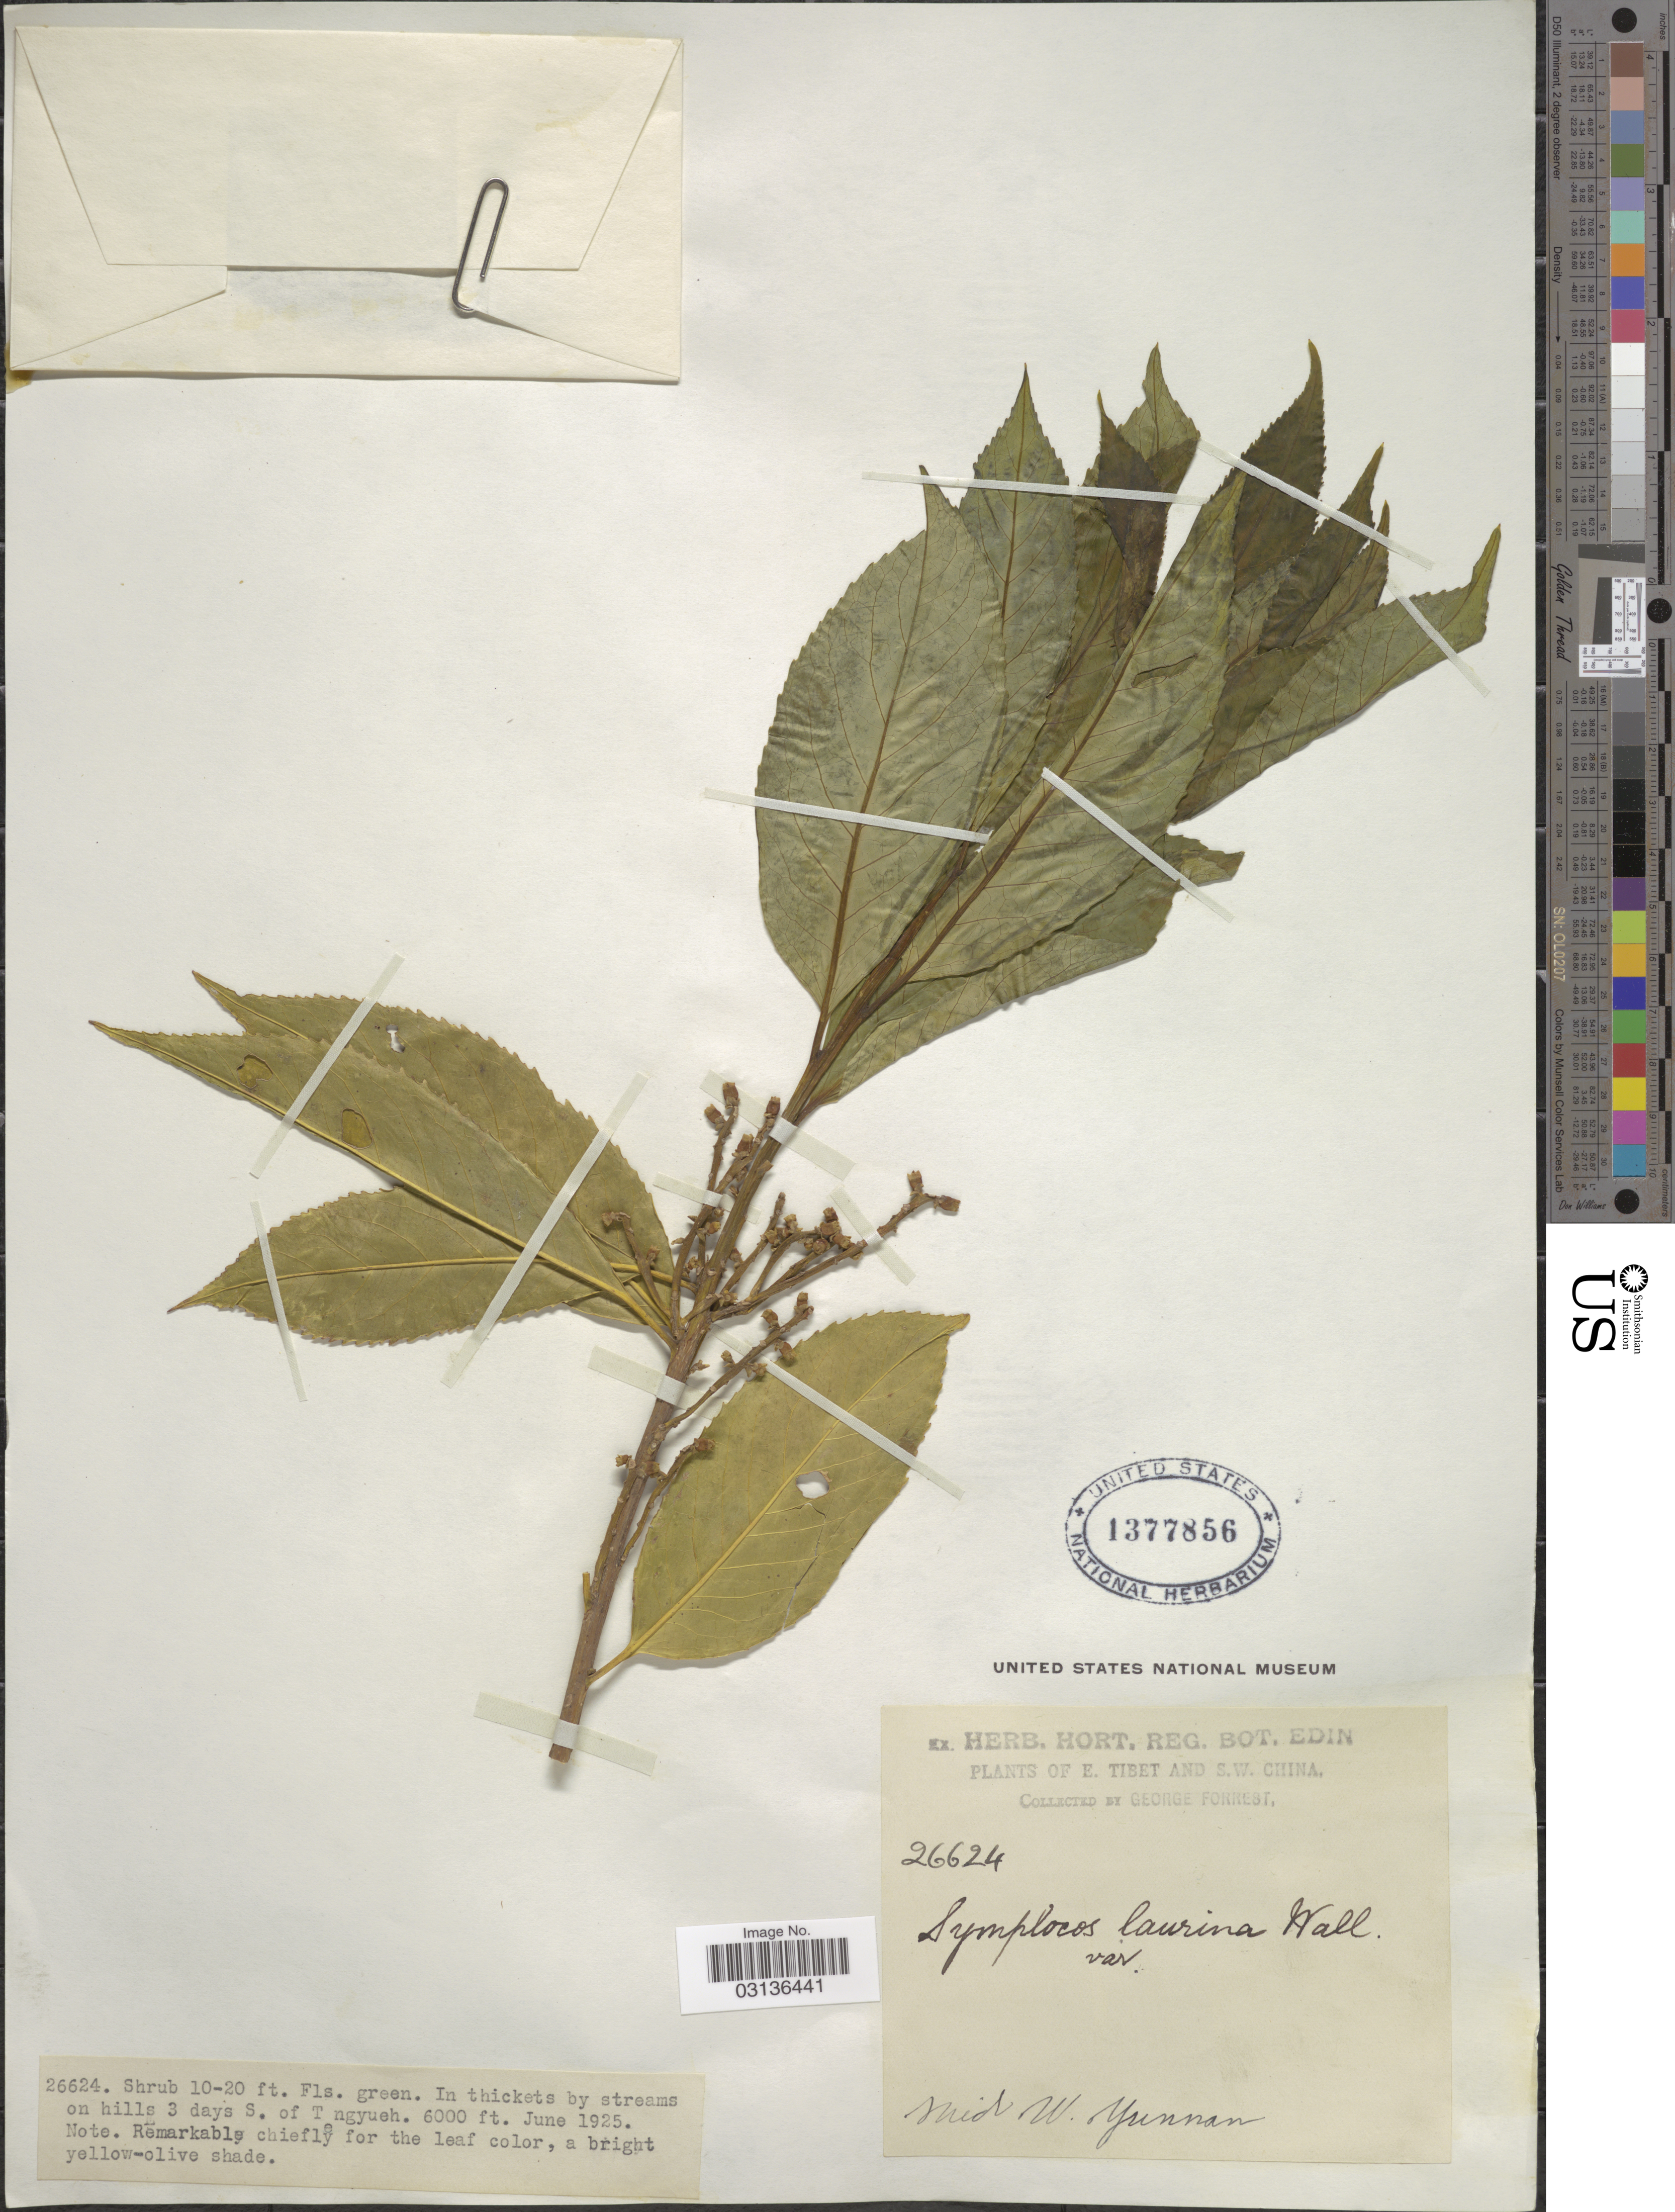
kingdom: Plantae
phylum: Tracheophyta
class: Magnoliopsida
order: Ericales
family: Symplocaceae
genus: Symplocos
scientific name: Symplocos cochinchinensis subsp. laurina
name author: (Retz.) Noot.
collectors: G. Forrest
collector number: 26624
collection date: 1925-06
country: China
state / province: Yunnan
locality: S.W. China. In thickets by streams on hills 3 days S. of T ngyueh. Mid W. Yunnan.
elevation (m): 1829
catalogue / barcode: US 1377856